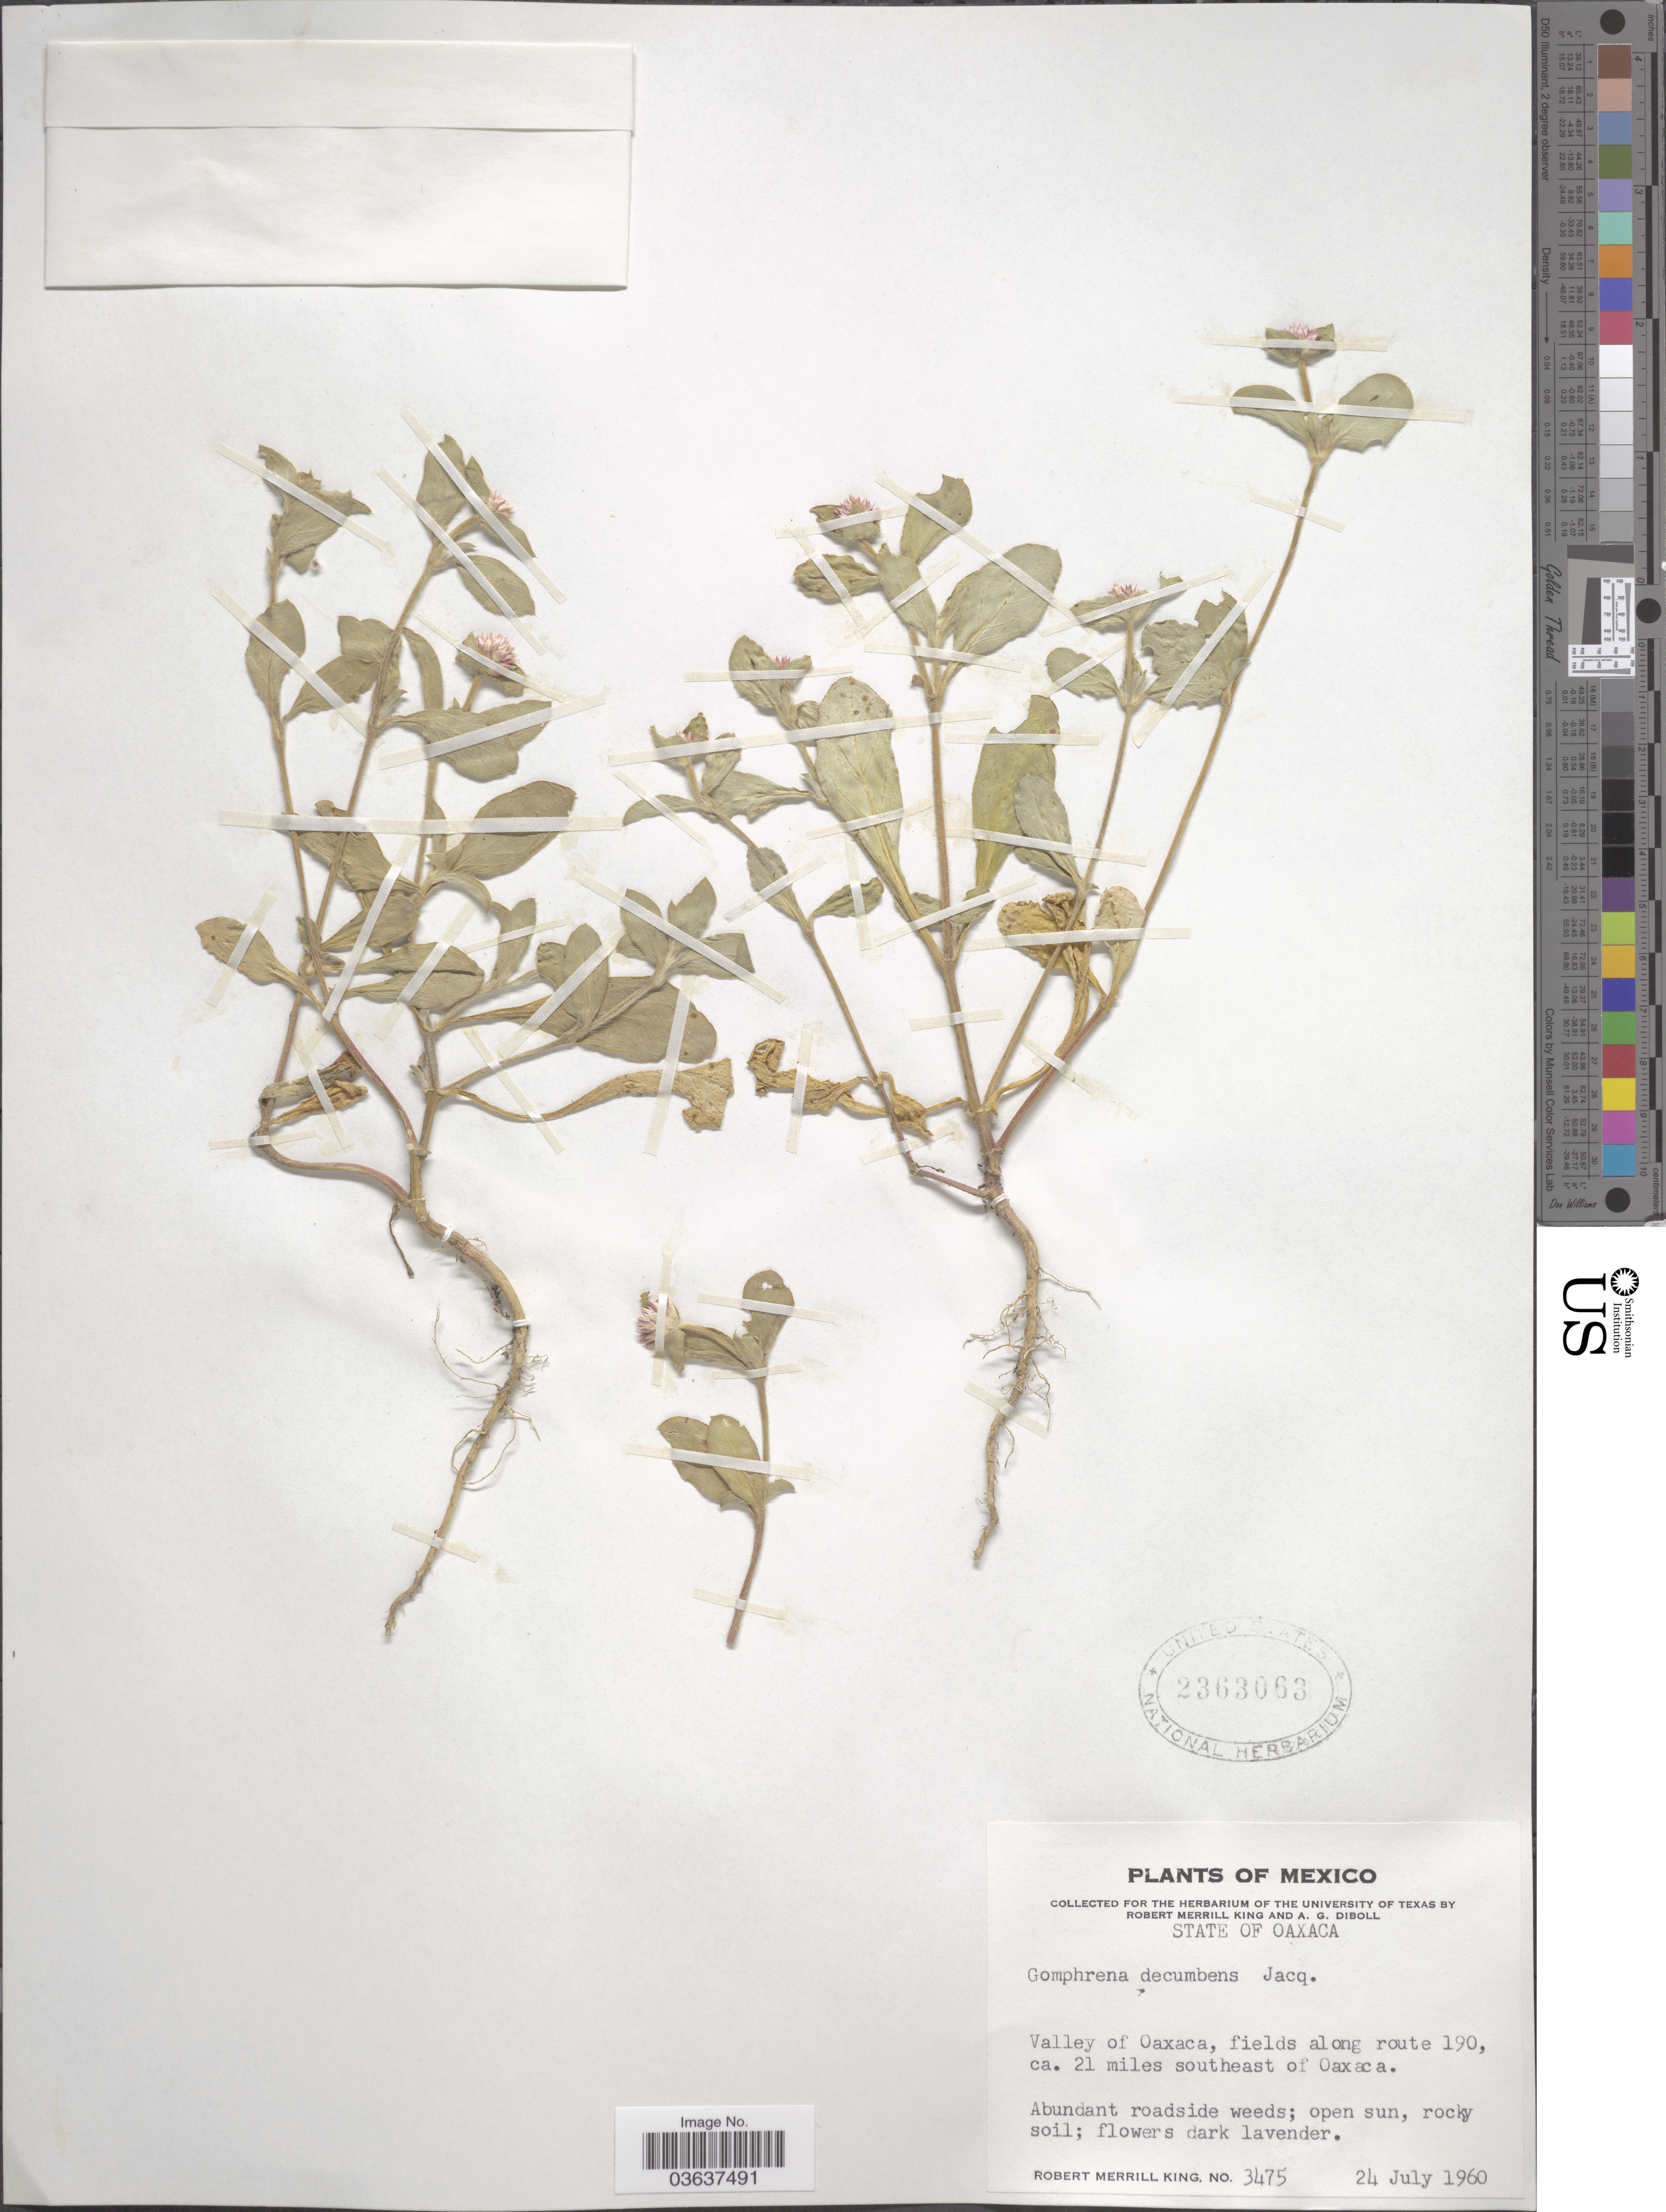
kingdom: Plantae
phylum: Tracheophyta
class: Magnoliopsida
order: Caryophyllales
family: Amaranthaceae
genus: Gomphrena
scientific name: Gomphrena decumbens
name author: Jacq.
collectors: R. M. King & A. Diboll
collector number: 3475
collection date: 1960-07-24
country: Mexico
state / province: Oaxaca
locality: Valley of Oaxaca, fields along route 190, ca. 21 miles southeast of Oaxaca.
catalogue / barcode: US 2363063